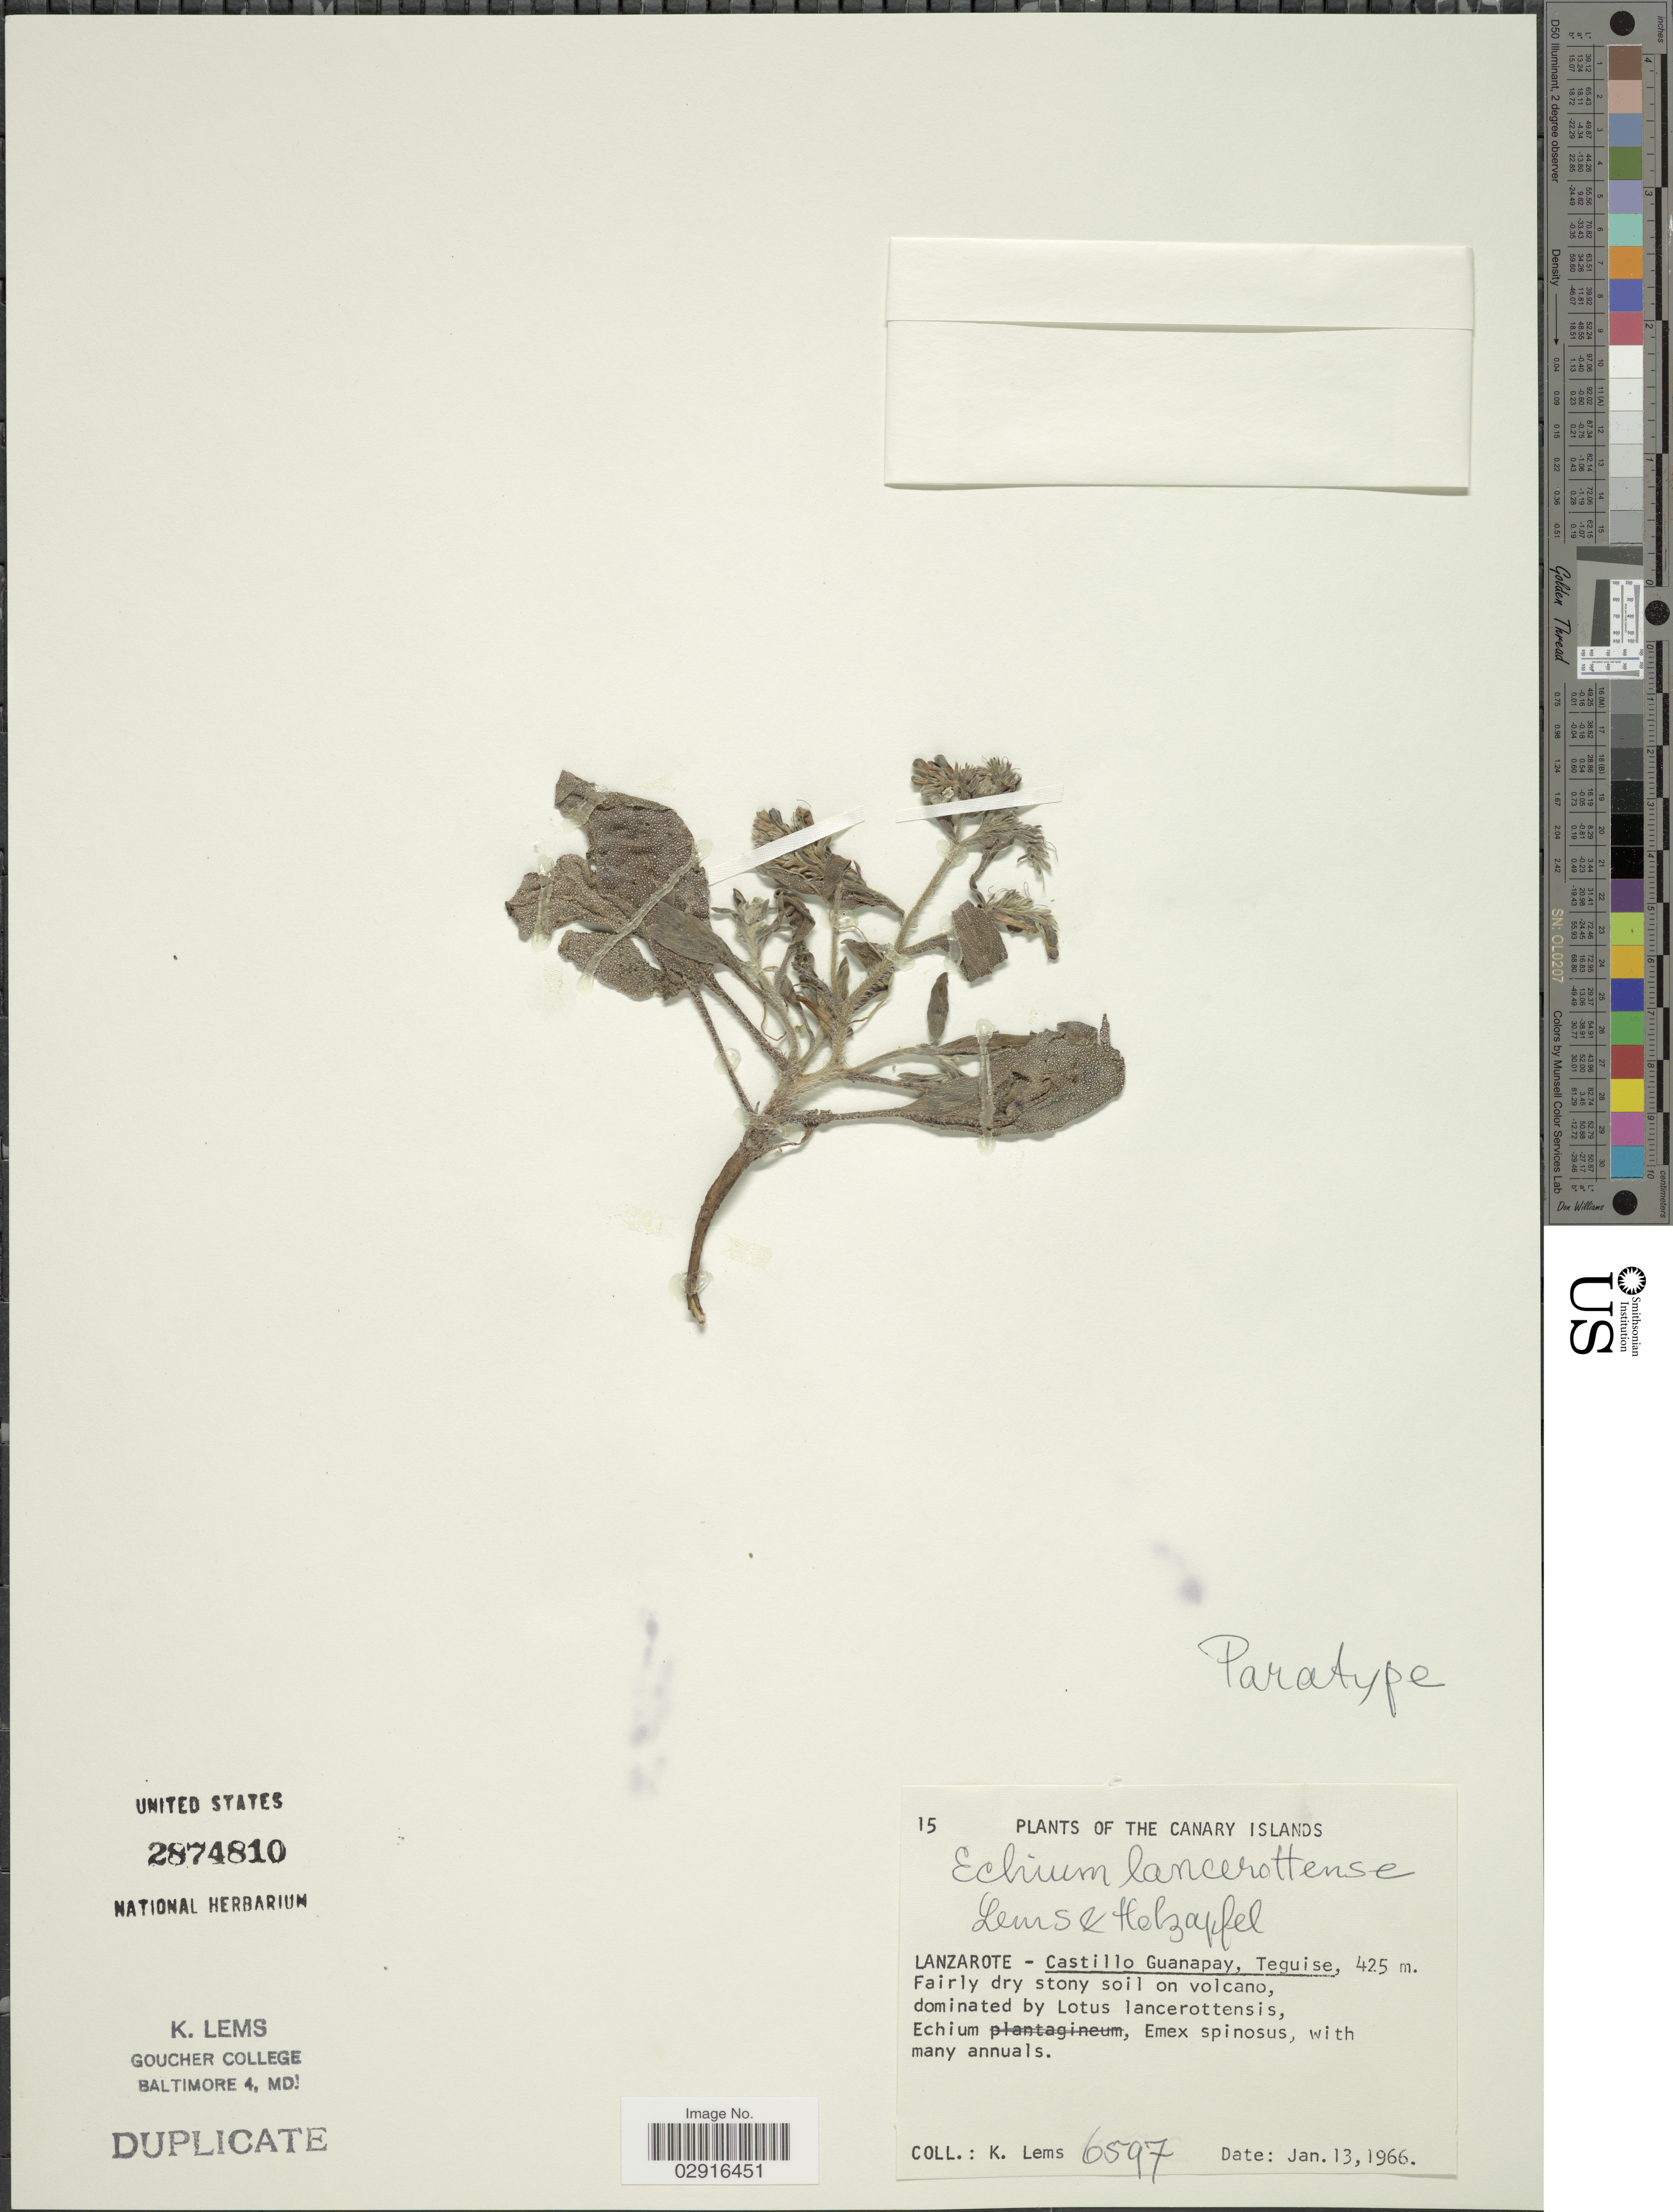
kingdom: Plantae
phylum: Tracheophyta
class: Magnoliopsida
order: Boraginales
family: Boraginaceae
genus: Echium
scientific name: Echium lancerottense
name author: Lems & Holzapfel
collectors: K. Lems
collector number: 6597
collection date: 1966-01-13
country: Spain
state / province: Canarias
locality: Canary Islands. Lanzarote - Castillo Guanapay, Teguise.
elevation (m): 425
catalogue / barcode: US 2874810